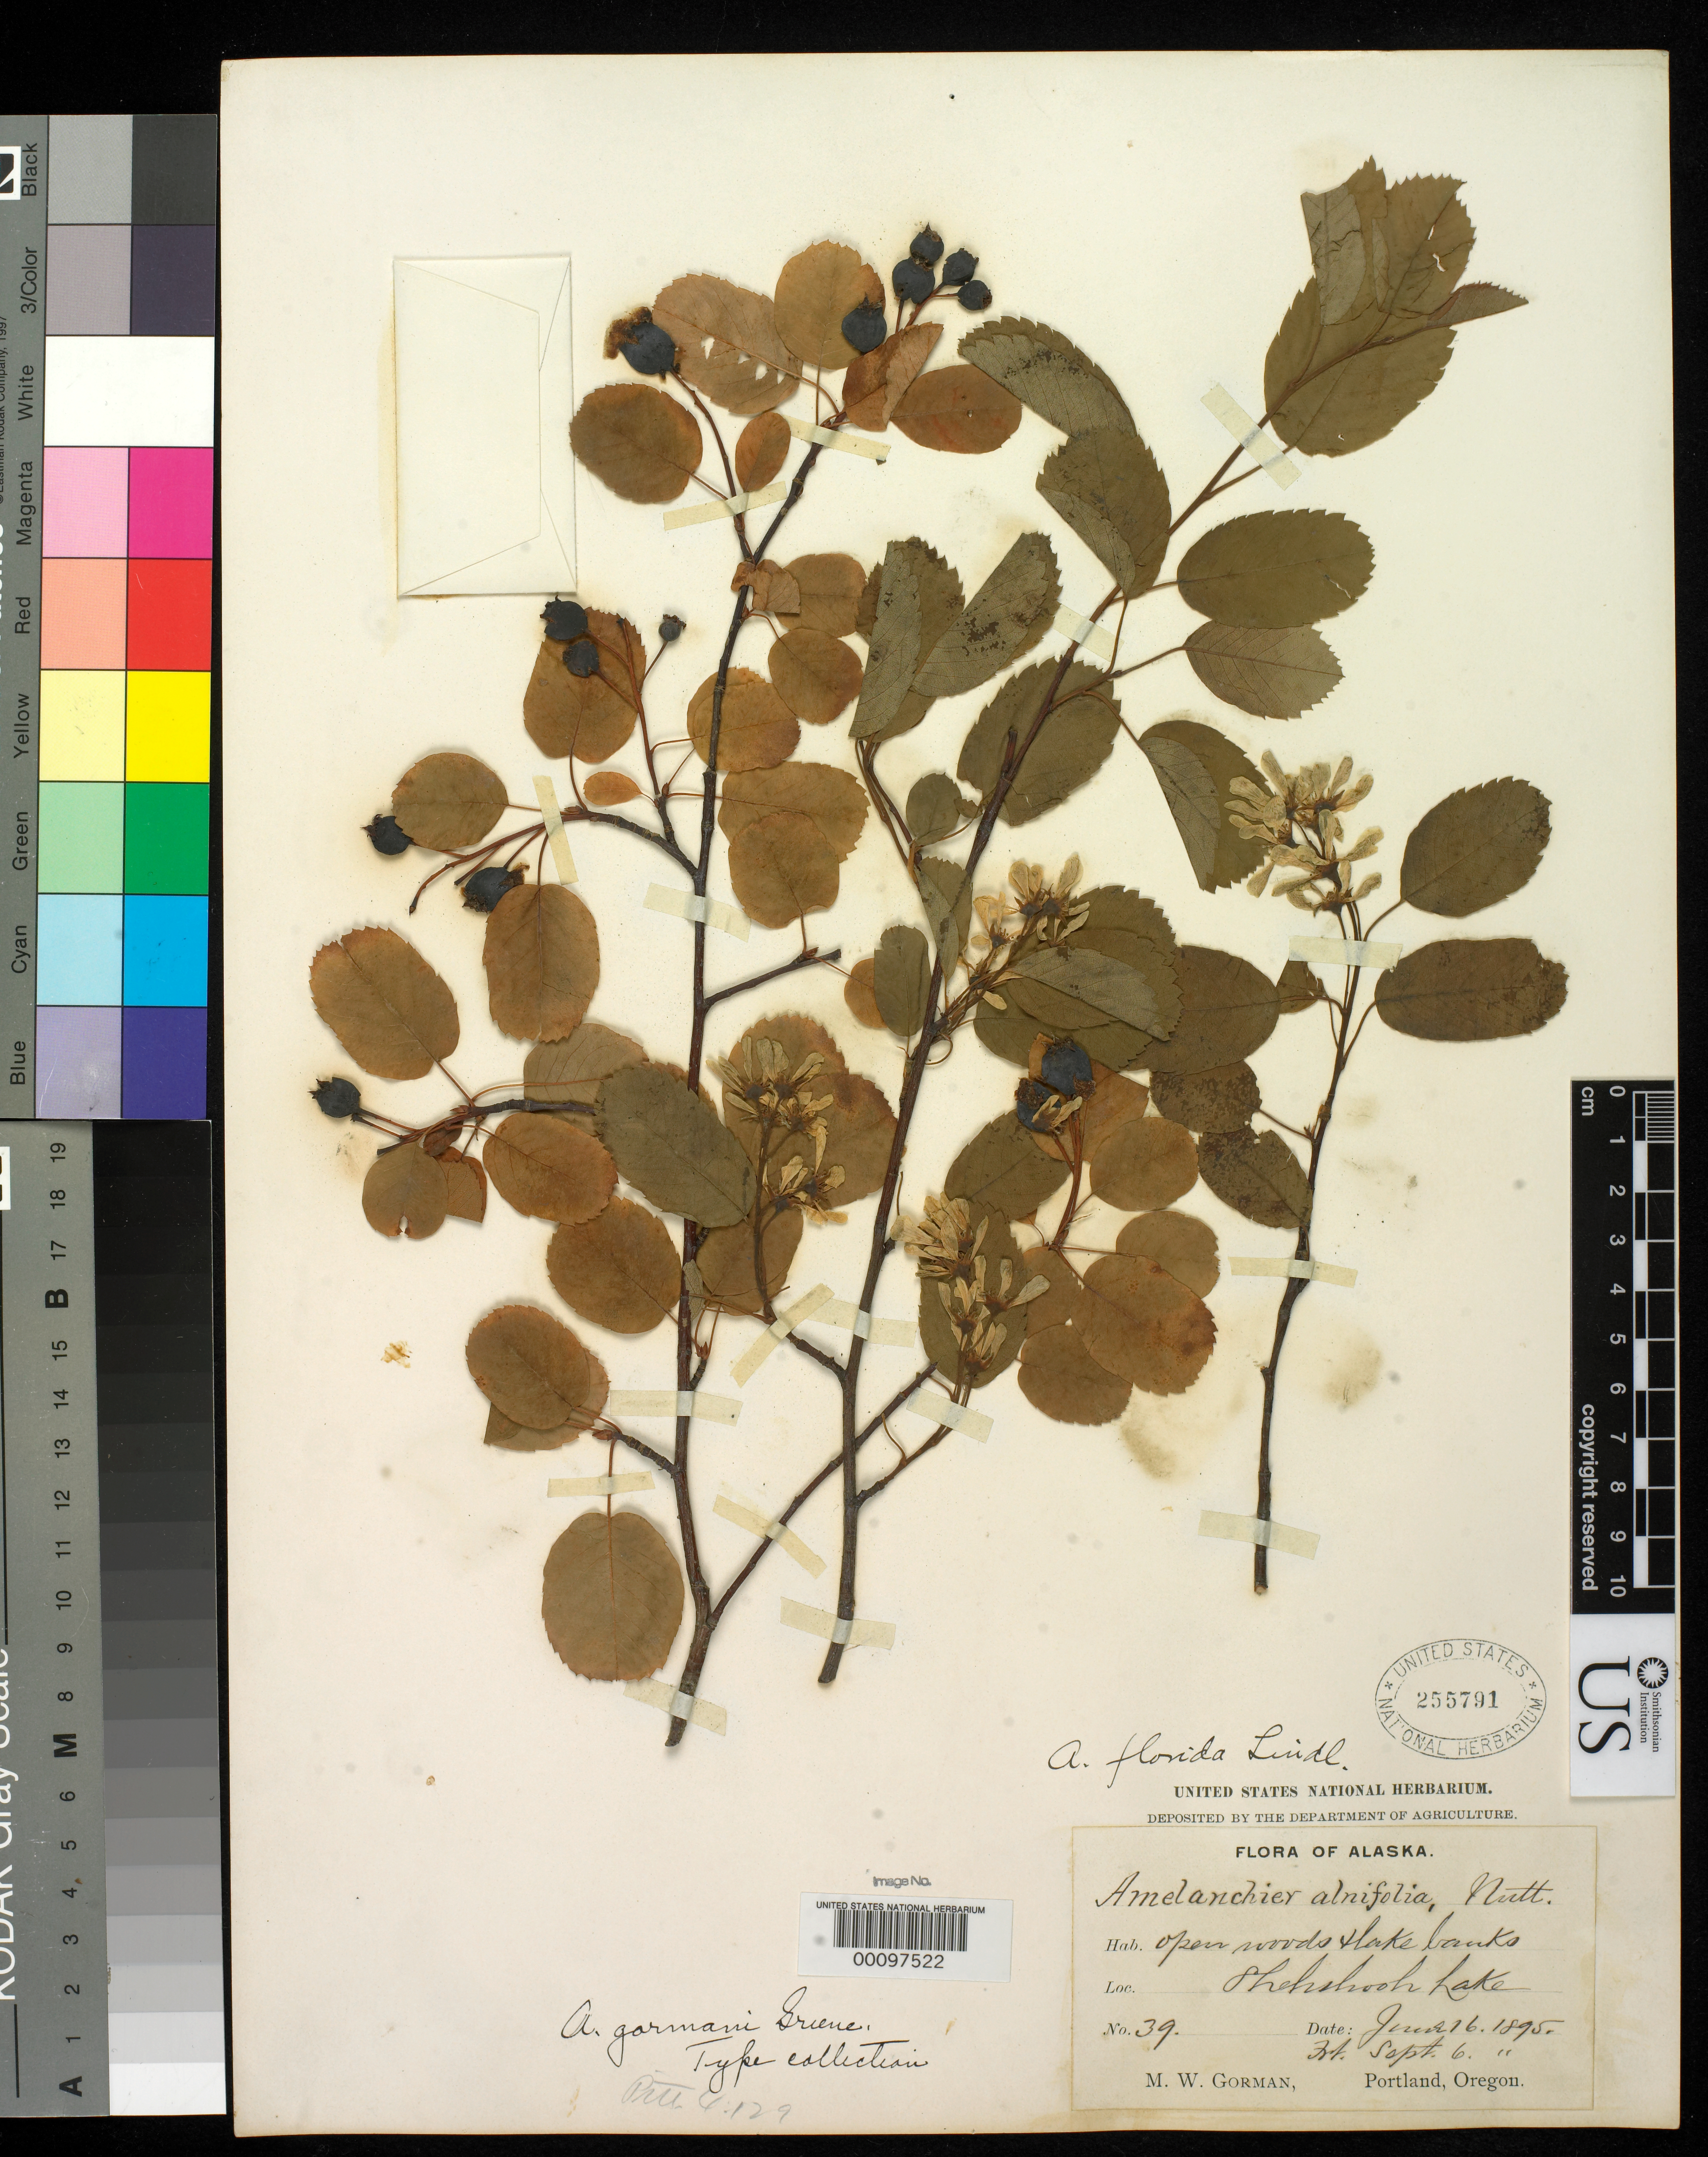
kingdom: Plantae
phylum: Tracheophyta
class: Magnoliopsida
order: Rosales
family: Rosaceae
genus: Amelanchier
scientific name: Amelanchier gormani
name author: Greene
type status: Isosyntype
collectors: M. W. Gorman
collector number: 39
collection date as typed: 16 Jun 1895 to 06 Sep 1895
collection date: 1895-06-16/1895-09-06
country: United States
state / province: Alaska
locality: Yes Bay.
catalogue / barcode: US 255791